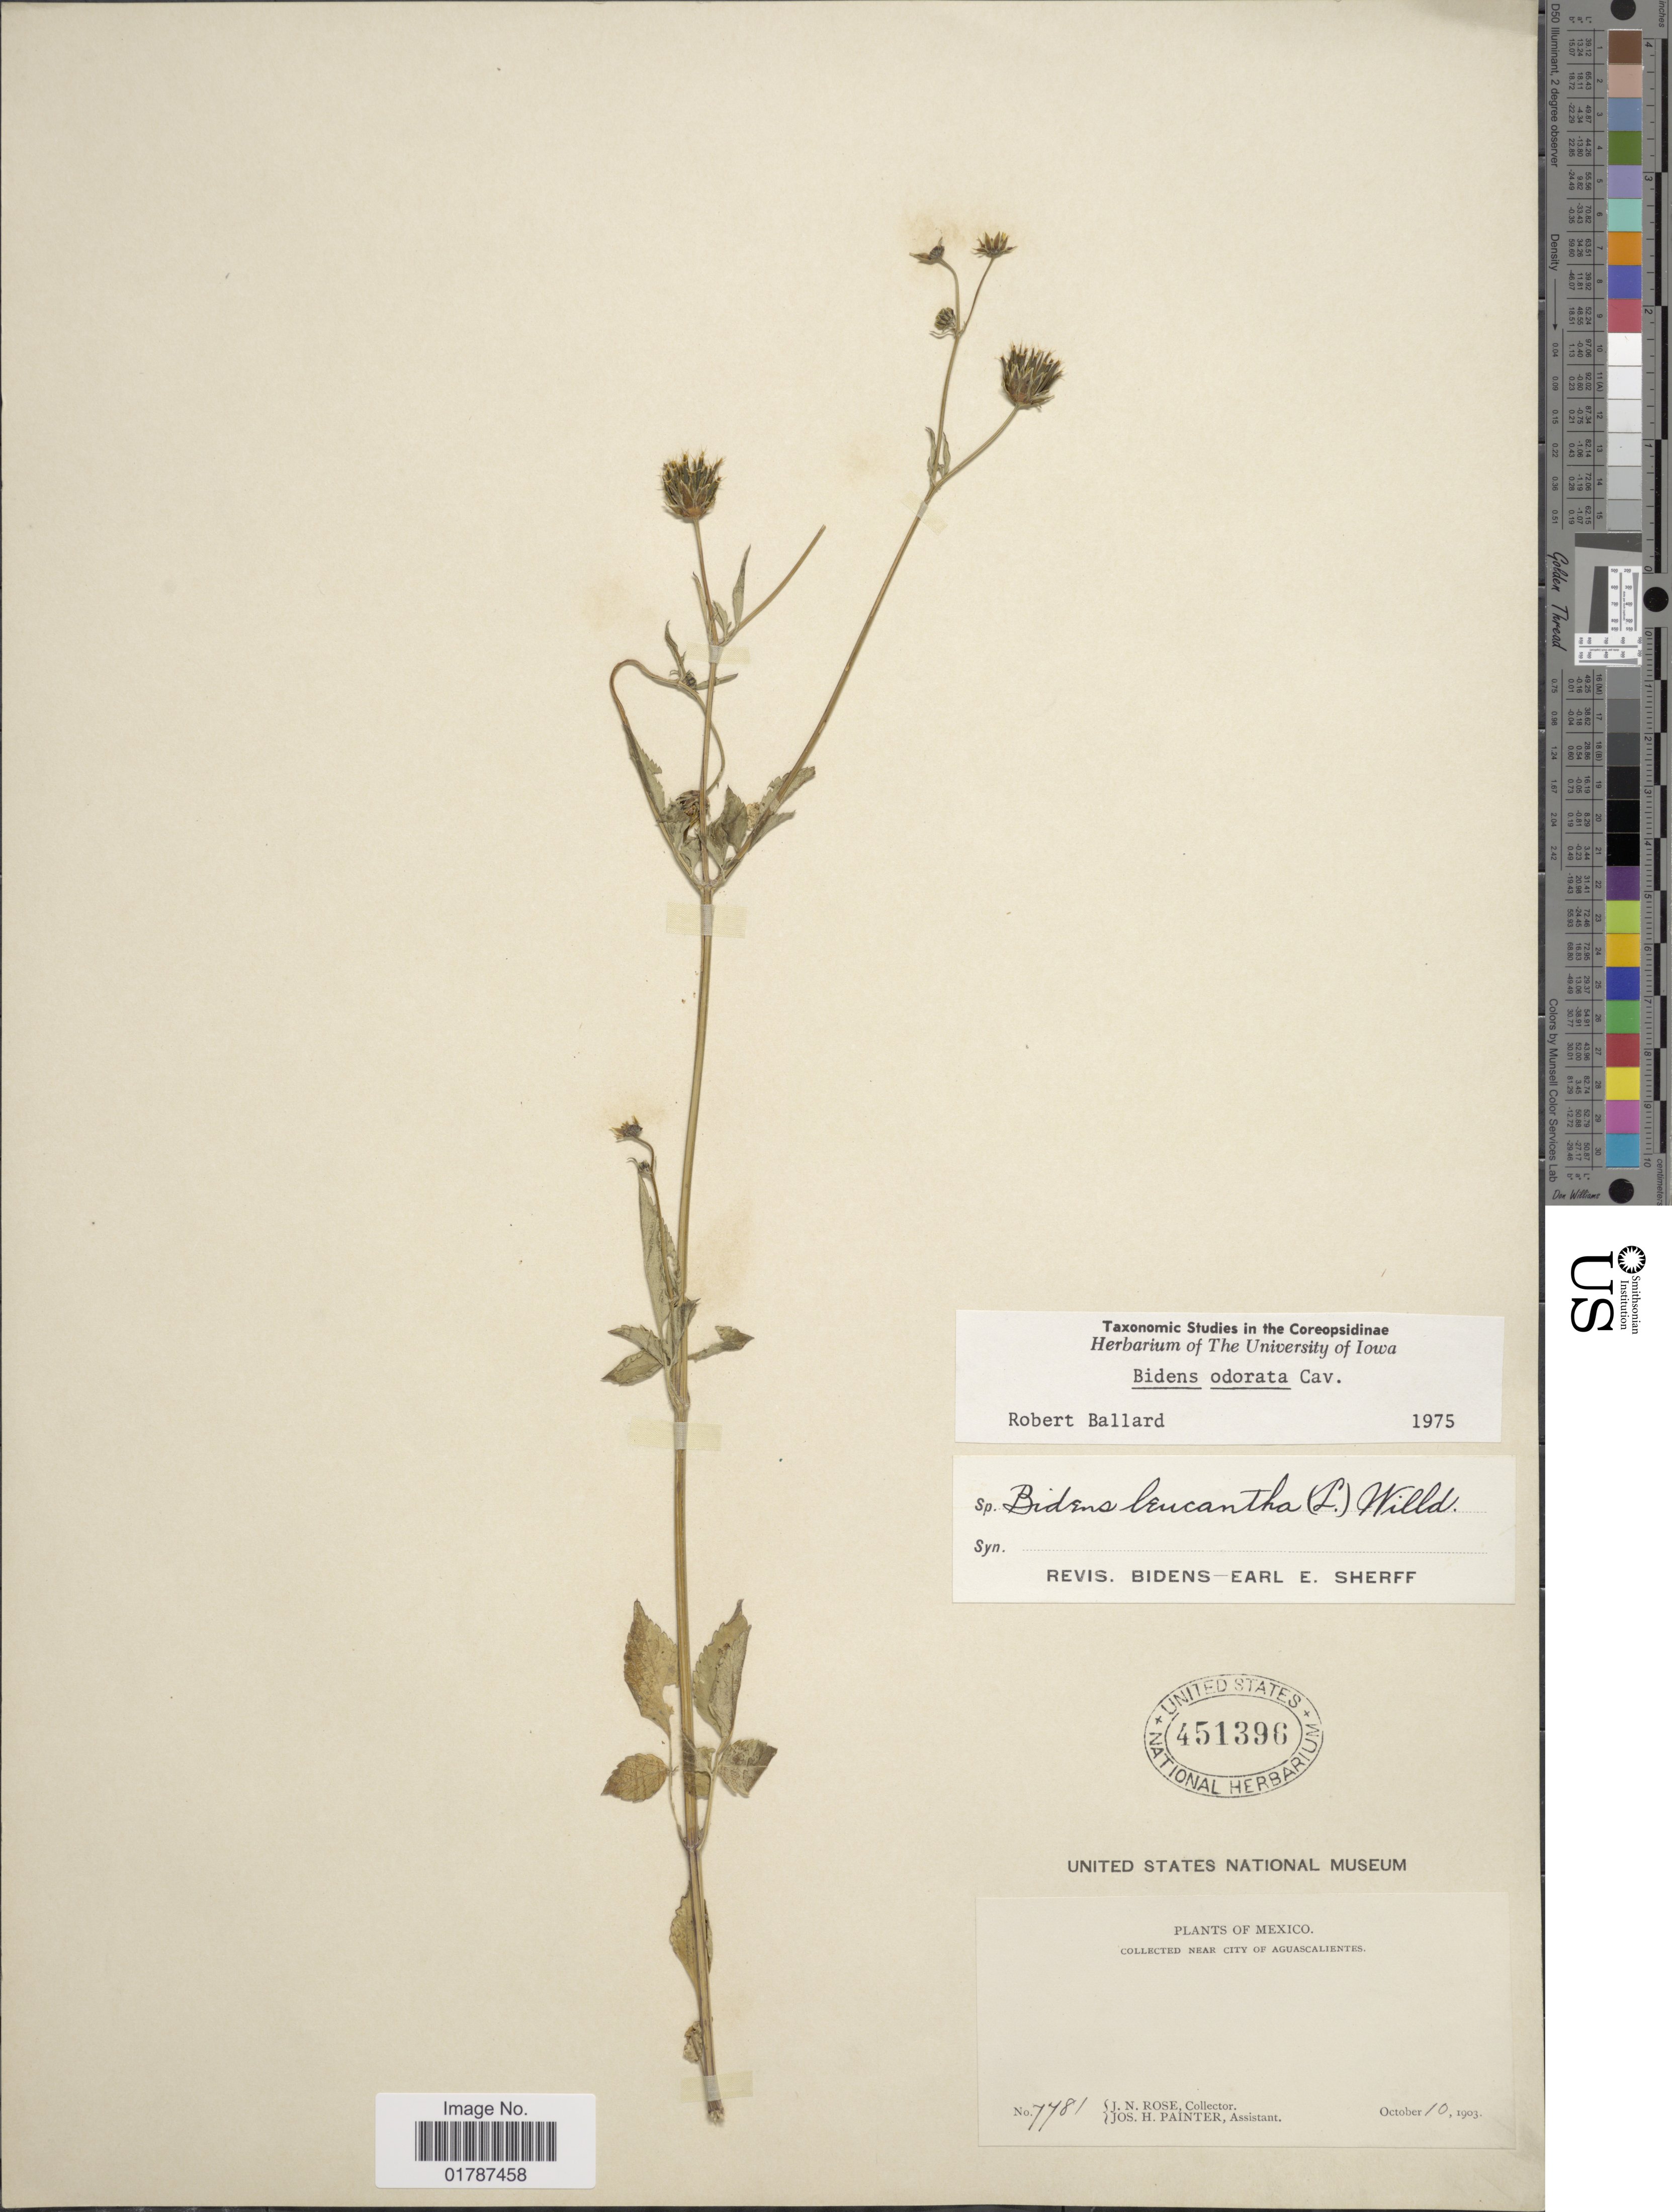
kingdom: Plantae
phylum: Tracheophyta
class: Magnoliopsida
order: Asterales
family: Asteraceae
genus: Bidens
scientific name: Bidens odorata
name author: Cav.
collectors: J. N. Rose & J. H. Painter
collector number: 7781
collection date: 1903-10-10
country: Mexico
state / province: Aguascalientes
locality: Near City of Aguascalientes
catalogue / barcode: US 451396